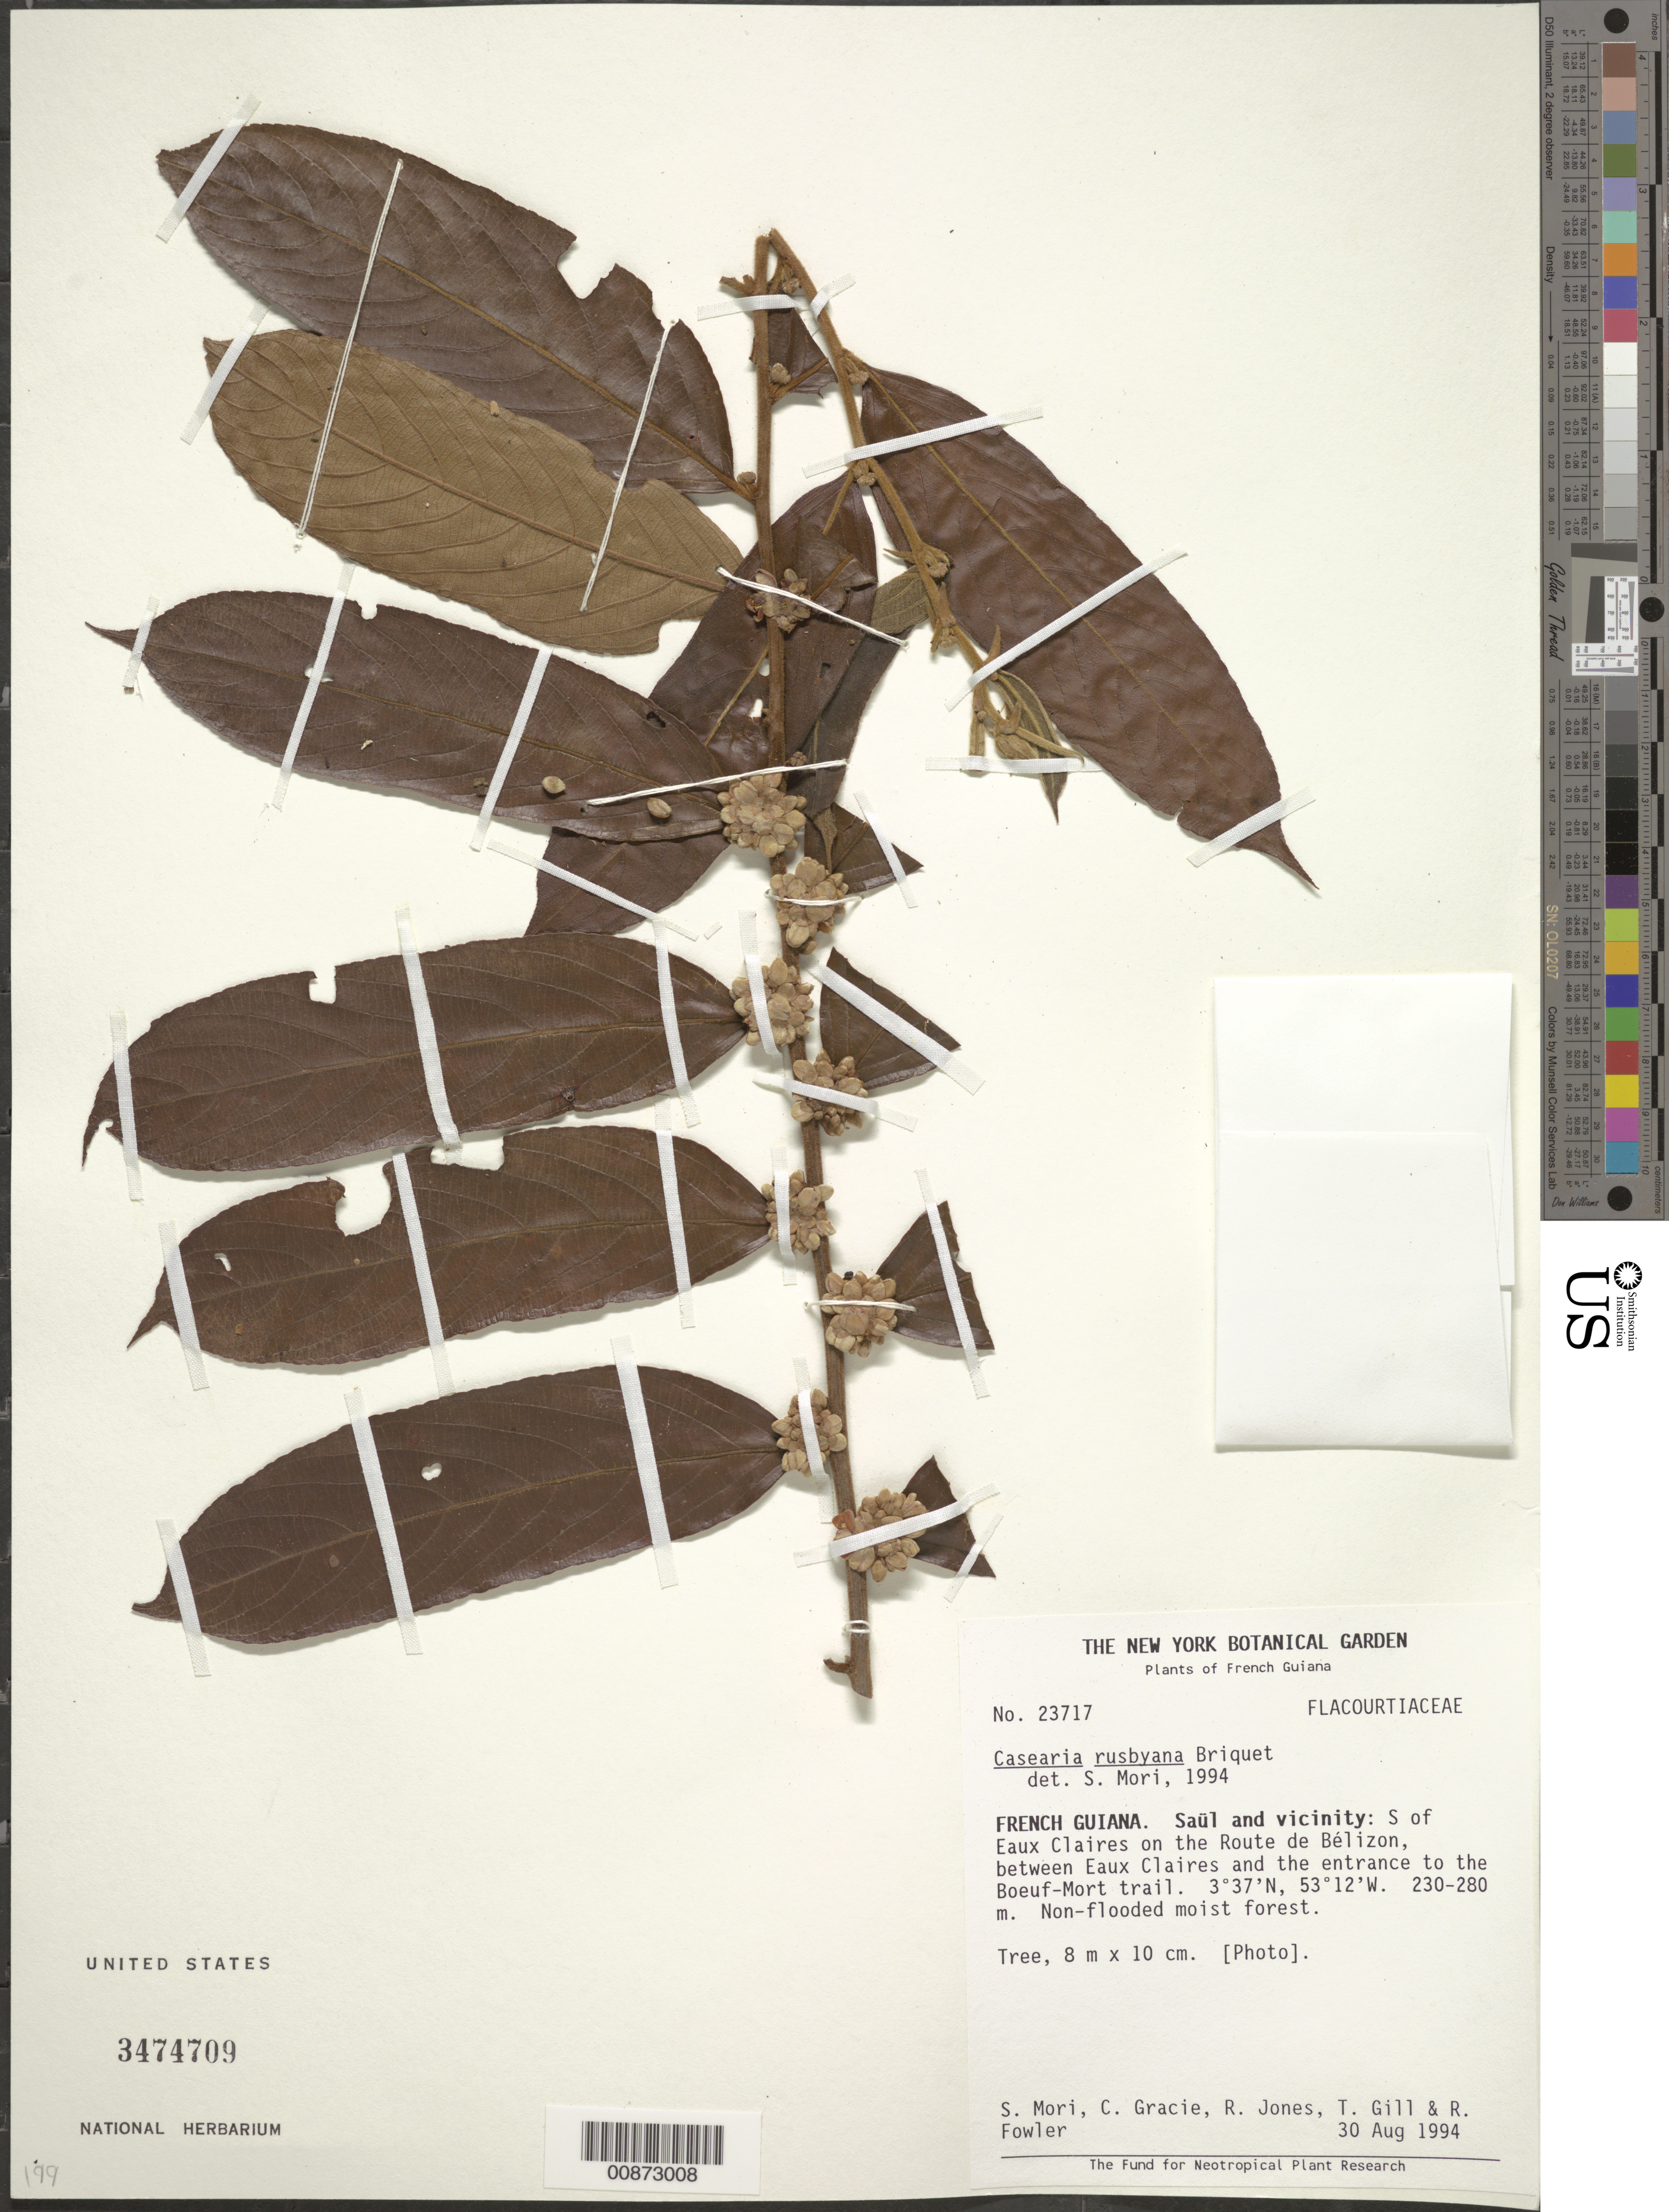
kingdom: Plantae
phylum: Tracheophyta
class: Magnoliopsida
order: Malpighiales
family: Salicaceae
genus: Casearia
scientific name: Casearia rusbyana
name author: Briq.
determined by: Mori, Scott A.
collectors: S. Mori, C. A. Gracie, R. Jones, T. Gill & R. Fowler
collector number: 23717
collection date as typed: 30-Aug-94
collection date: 1994-08-30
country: French Guiana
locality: Saül and vic., S of Eaux Claires on Route de Belizon, between Eaux Claires and entrance to Boeuf-Mort Trail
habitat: Non-flooded moist forest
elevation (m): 230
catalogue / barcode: US 3474709